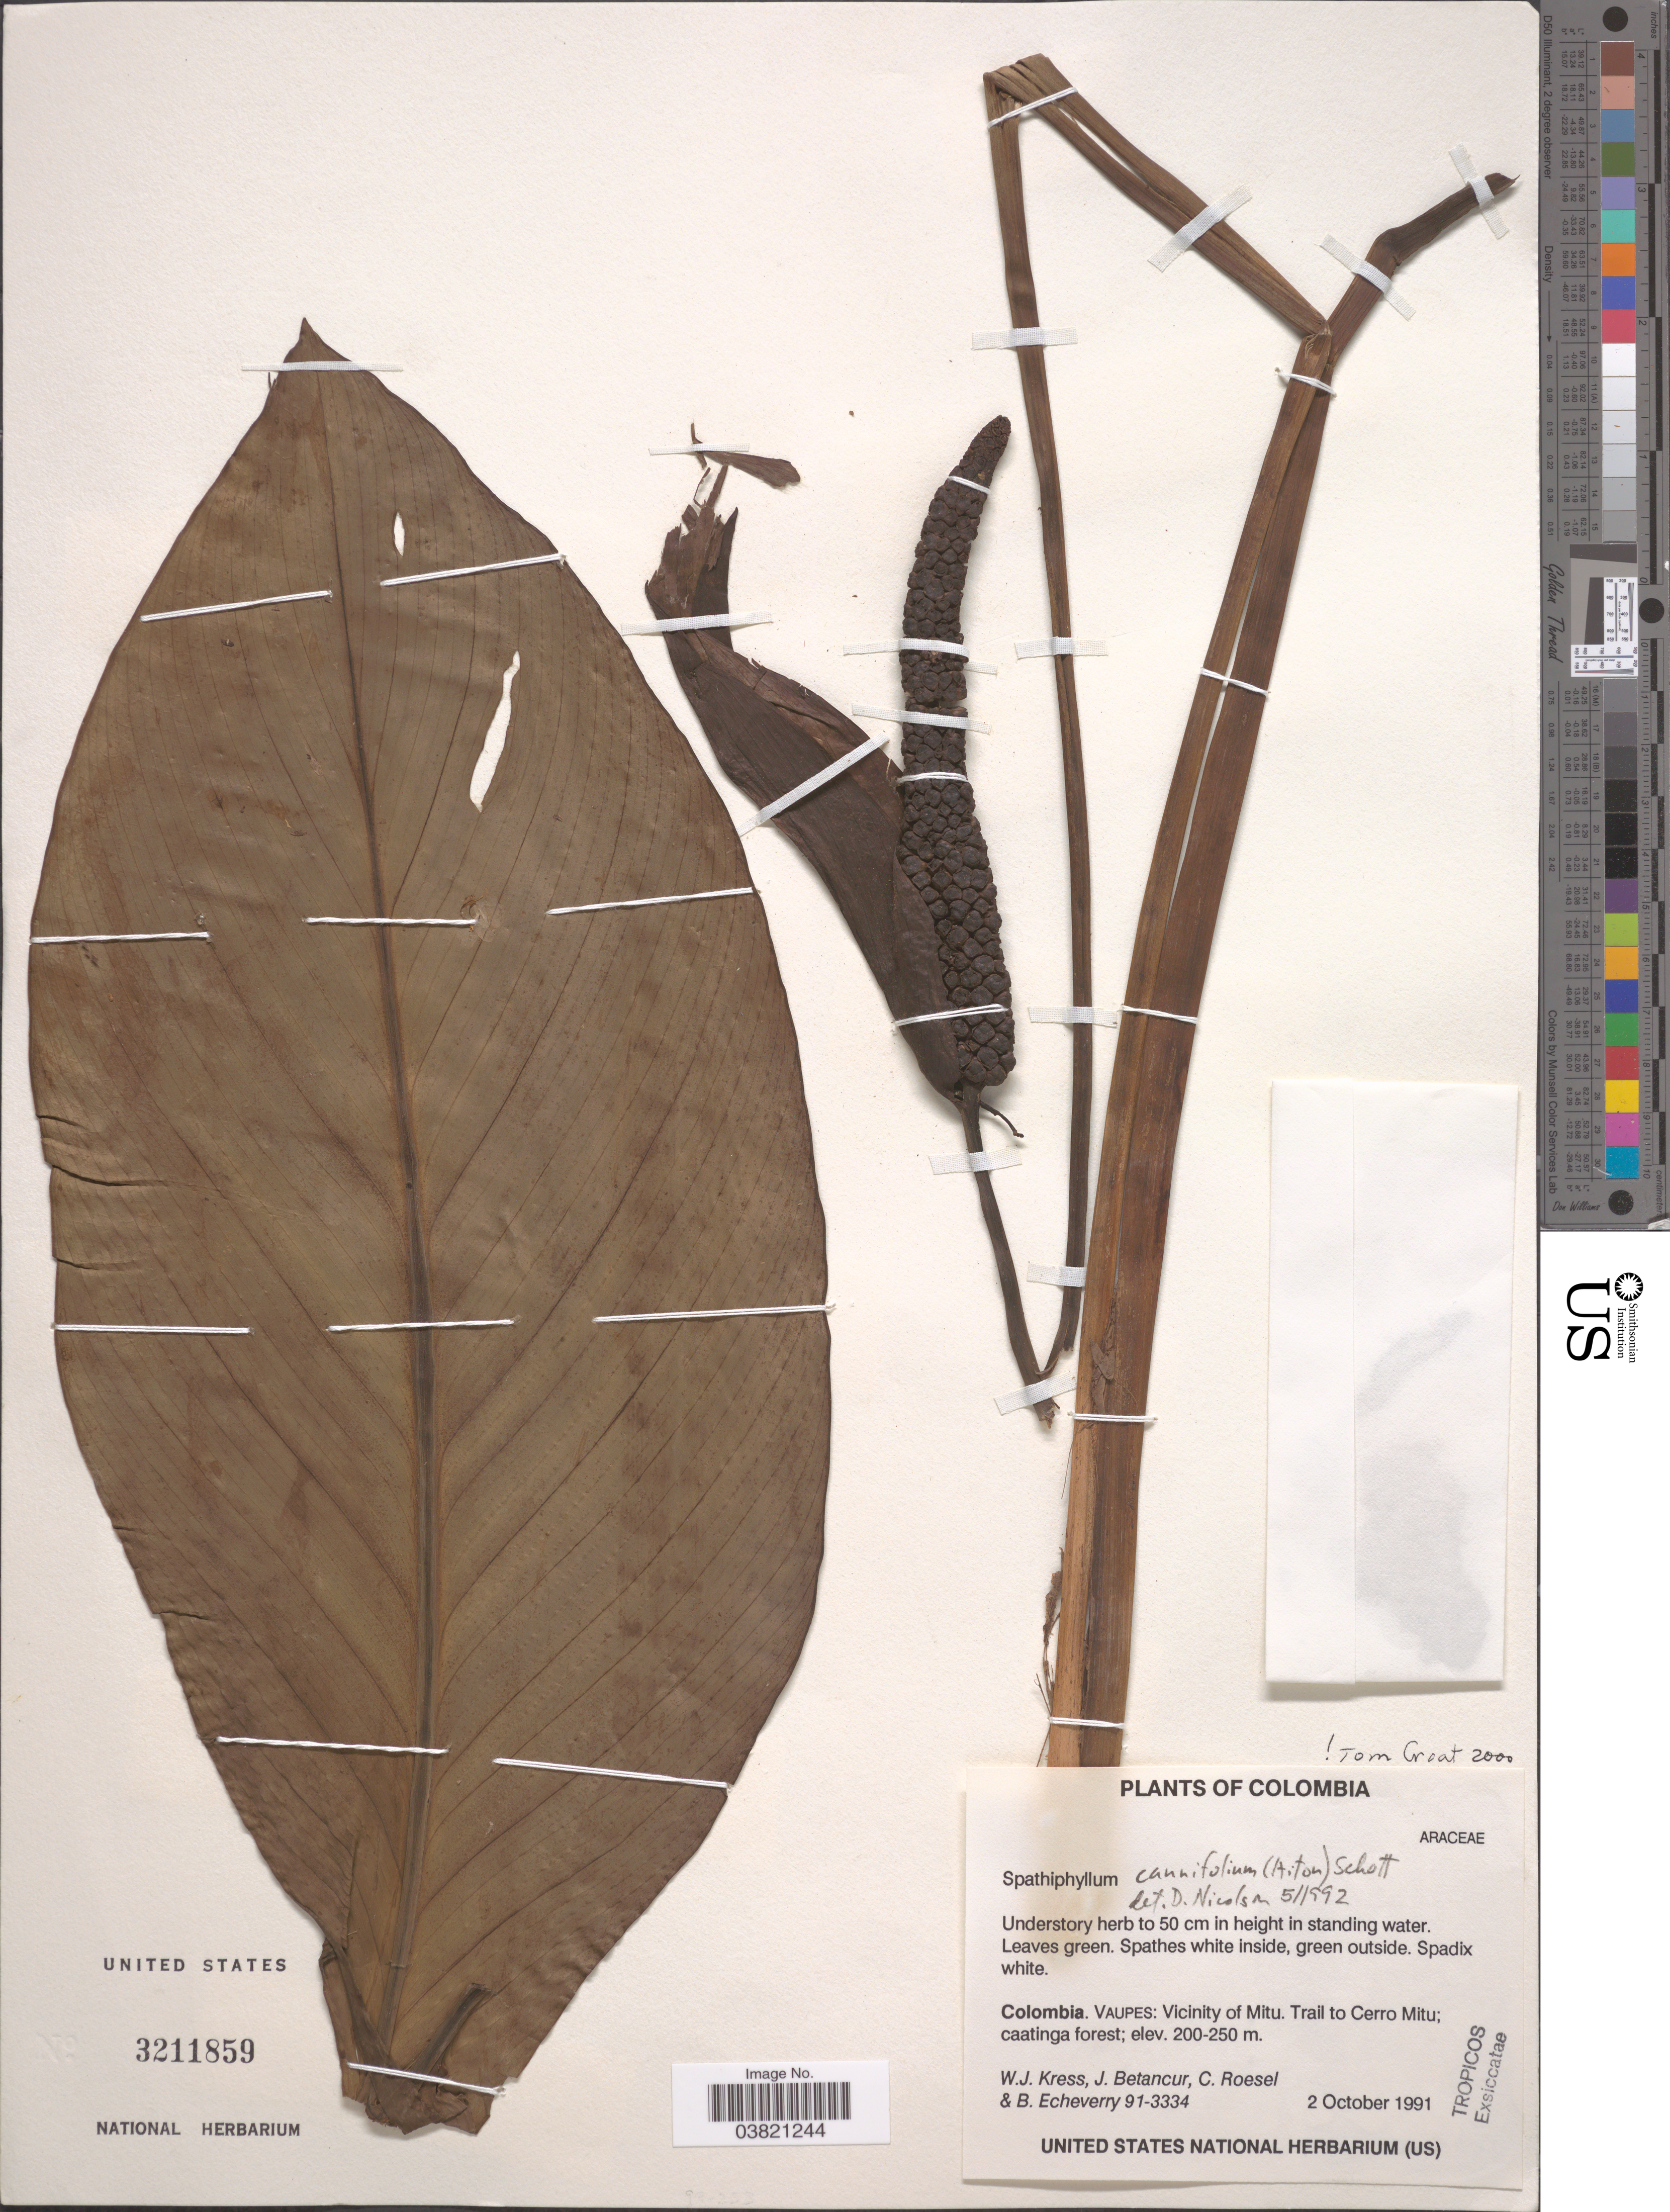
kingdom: Plantae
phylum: Tracheophyta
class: Liliopsida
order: Alismatales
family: Araceae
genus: Spathiphyllum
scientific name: Spathiphyllum cannifolium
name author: (Dryand. ex Sims) Schott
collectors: W. J. Kress, J. Betancur, C. S. Roesel & B. Echeverry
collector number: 91-3334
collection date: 1991-10-02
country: Colombia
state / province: Vaupés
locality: Vicinity of Mitu. Trail to Cerro Mitu.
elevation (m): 200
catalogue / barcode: US 3211859